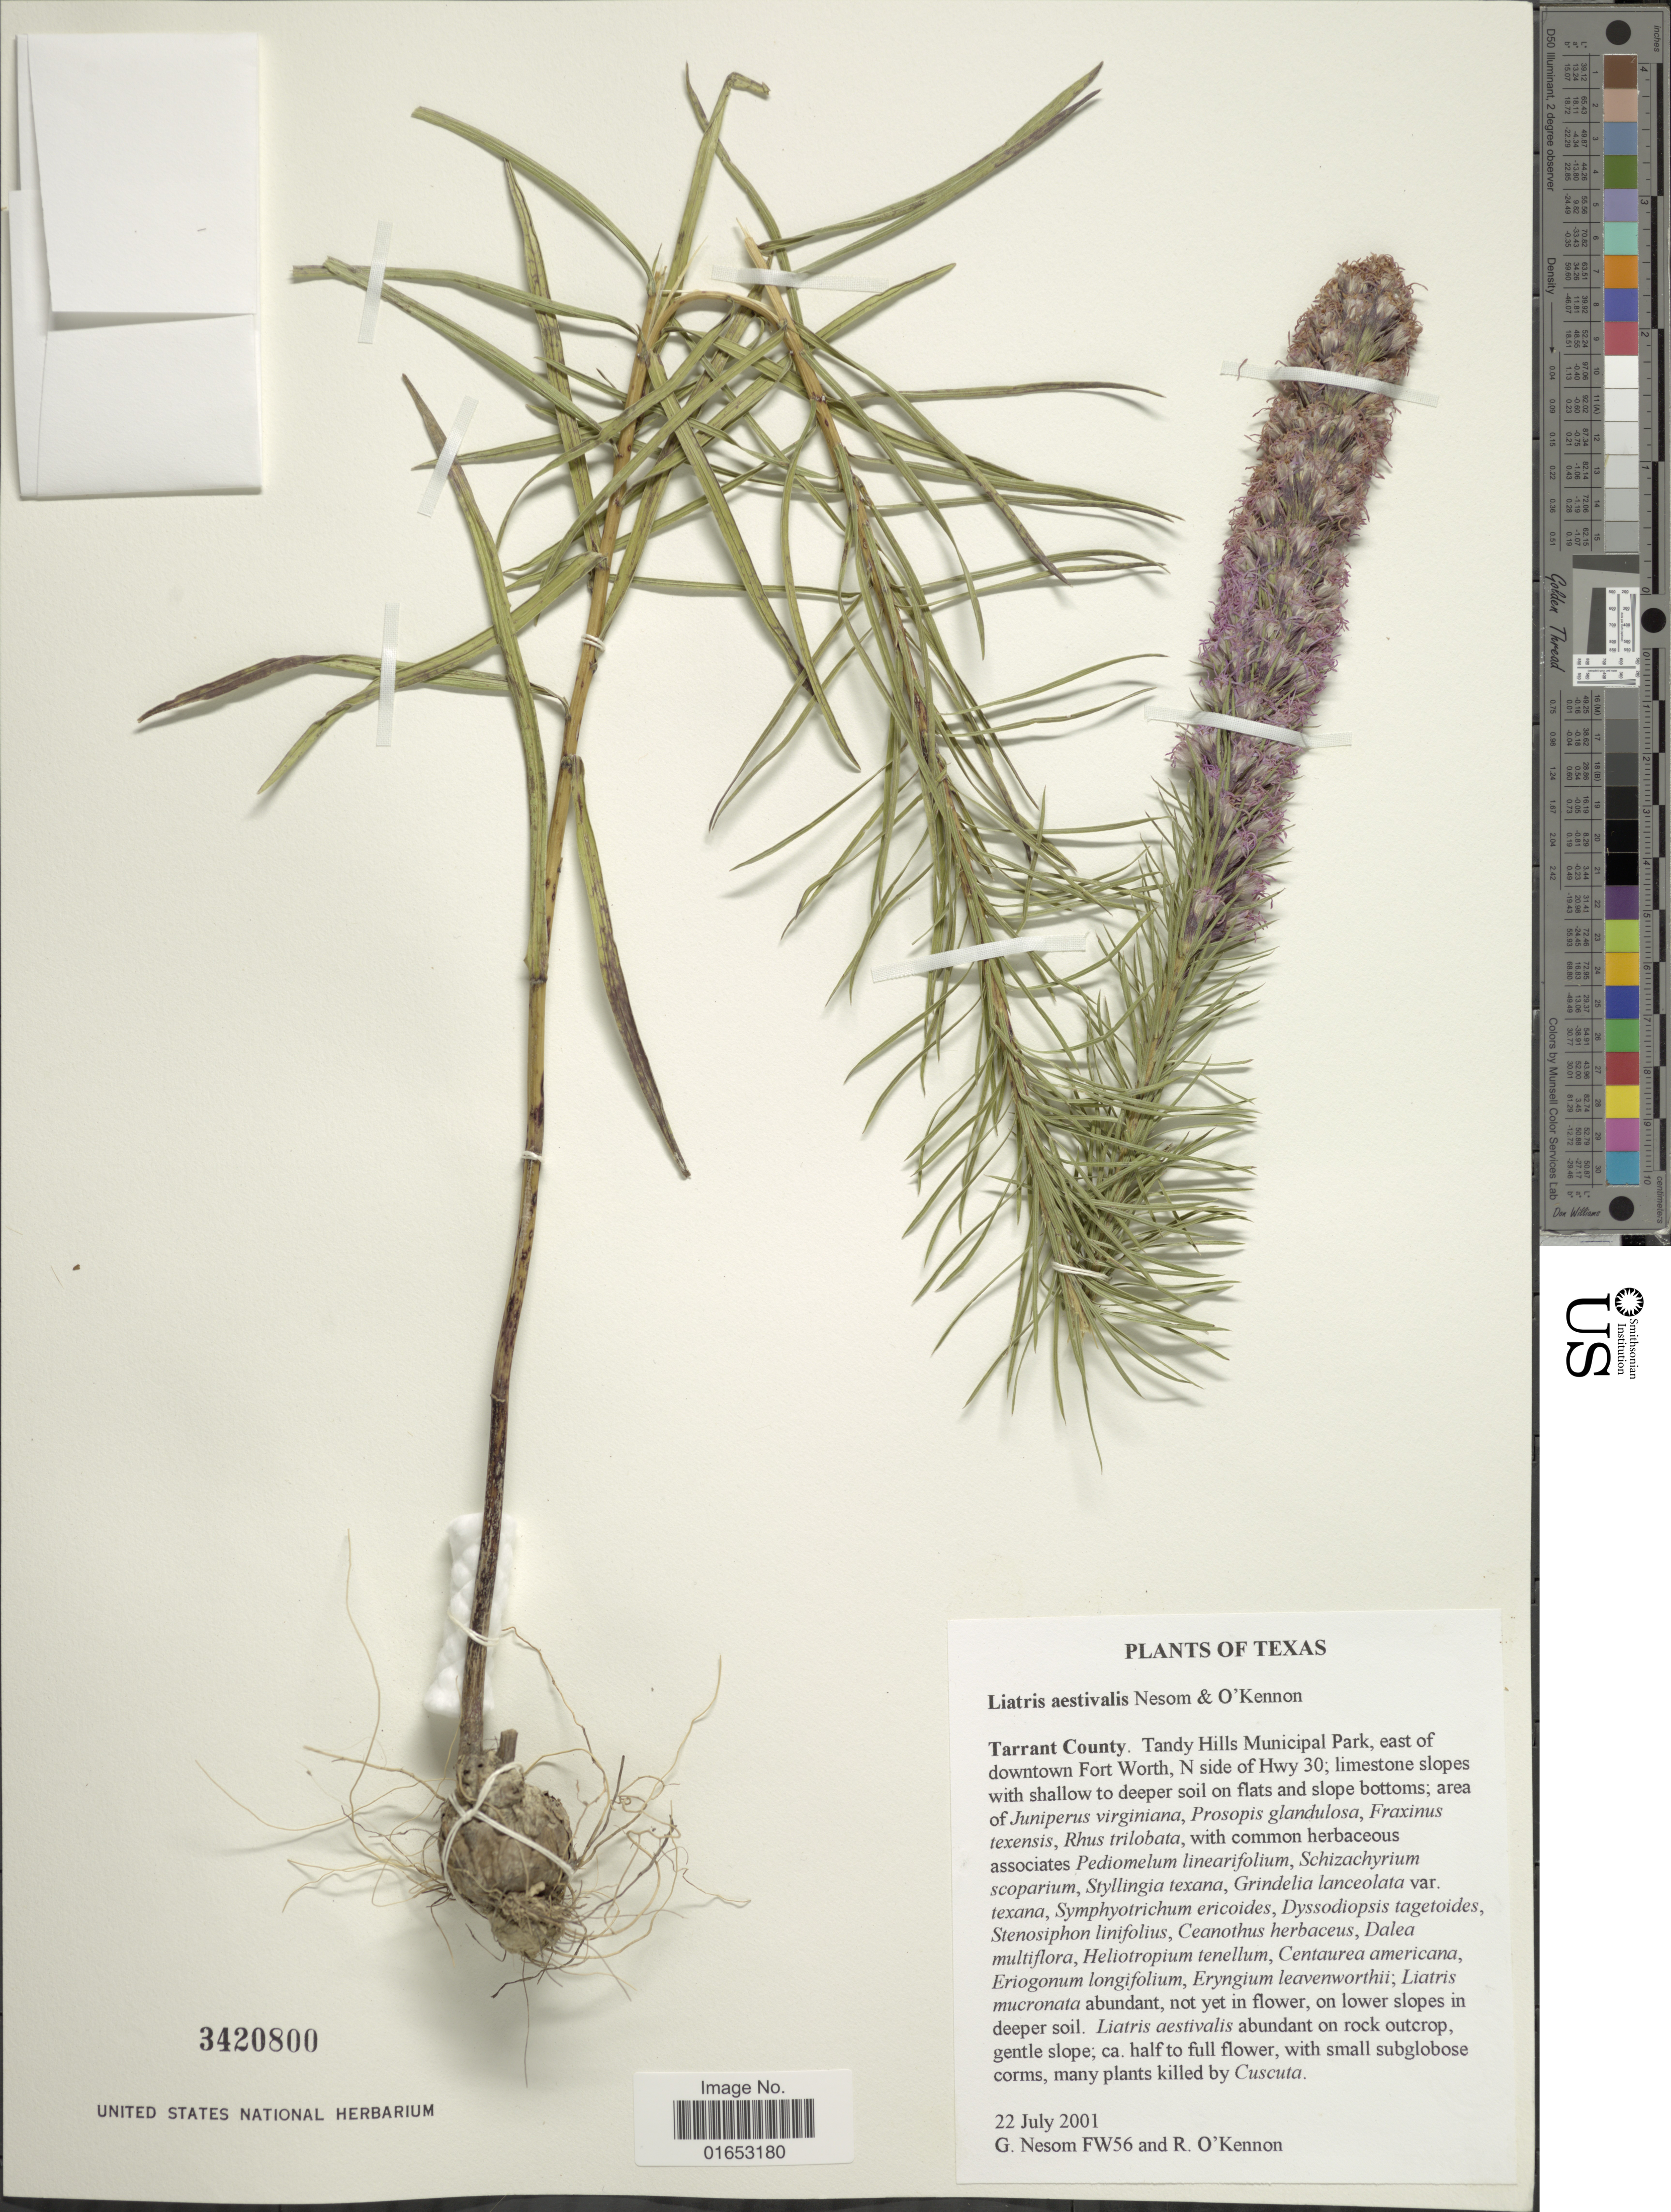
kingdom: Plantae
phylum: Tracheophyta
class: Magnoliopsida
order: Asterales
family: Asteraceae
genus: Liatris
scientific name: Liatris aestivalis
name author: G.L. Nesom & O'Kennon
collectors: G. Nesom & R. O'Kennon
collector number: FW56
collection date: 2001-02-22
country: United States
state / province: Texas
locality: Tarrant County. Tandy Hills Municipal Park, east of downtown Fort Worth, N. side of Hwy 30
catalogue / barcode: US 3420800